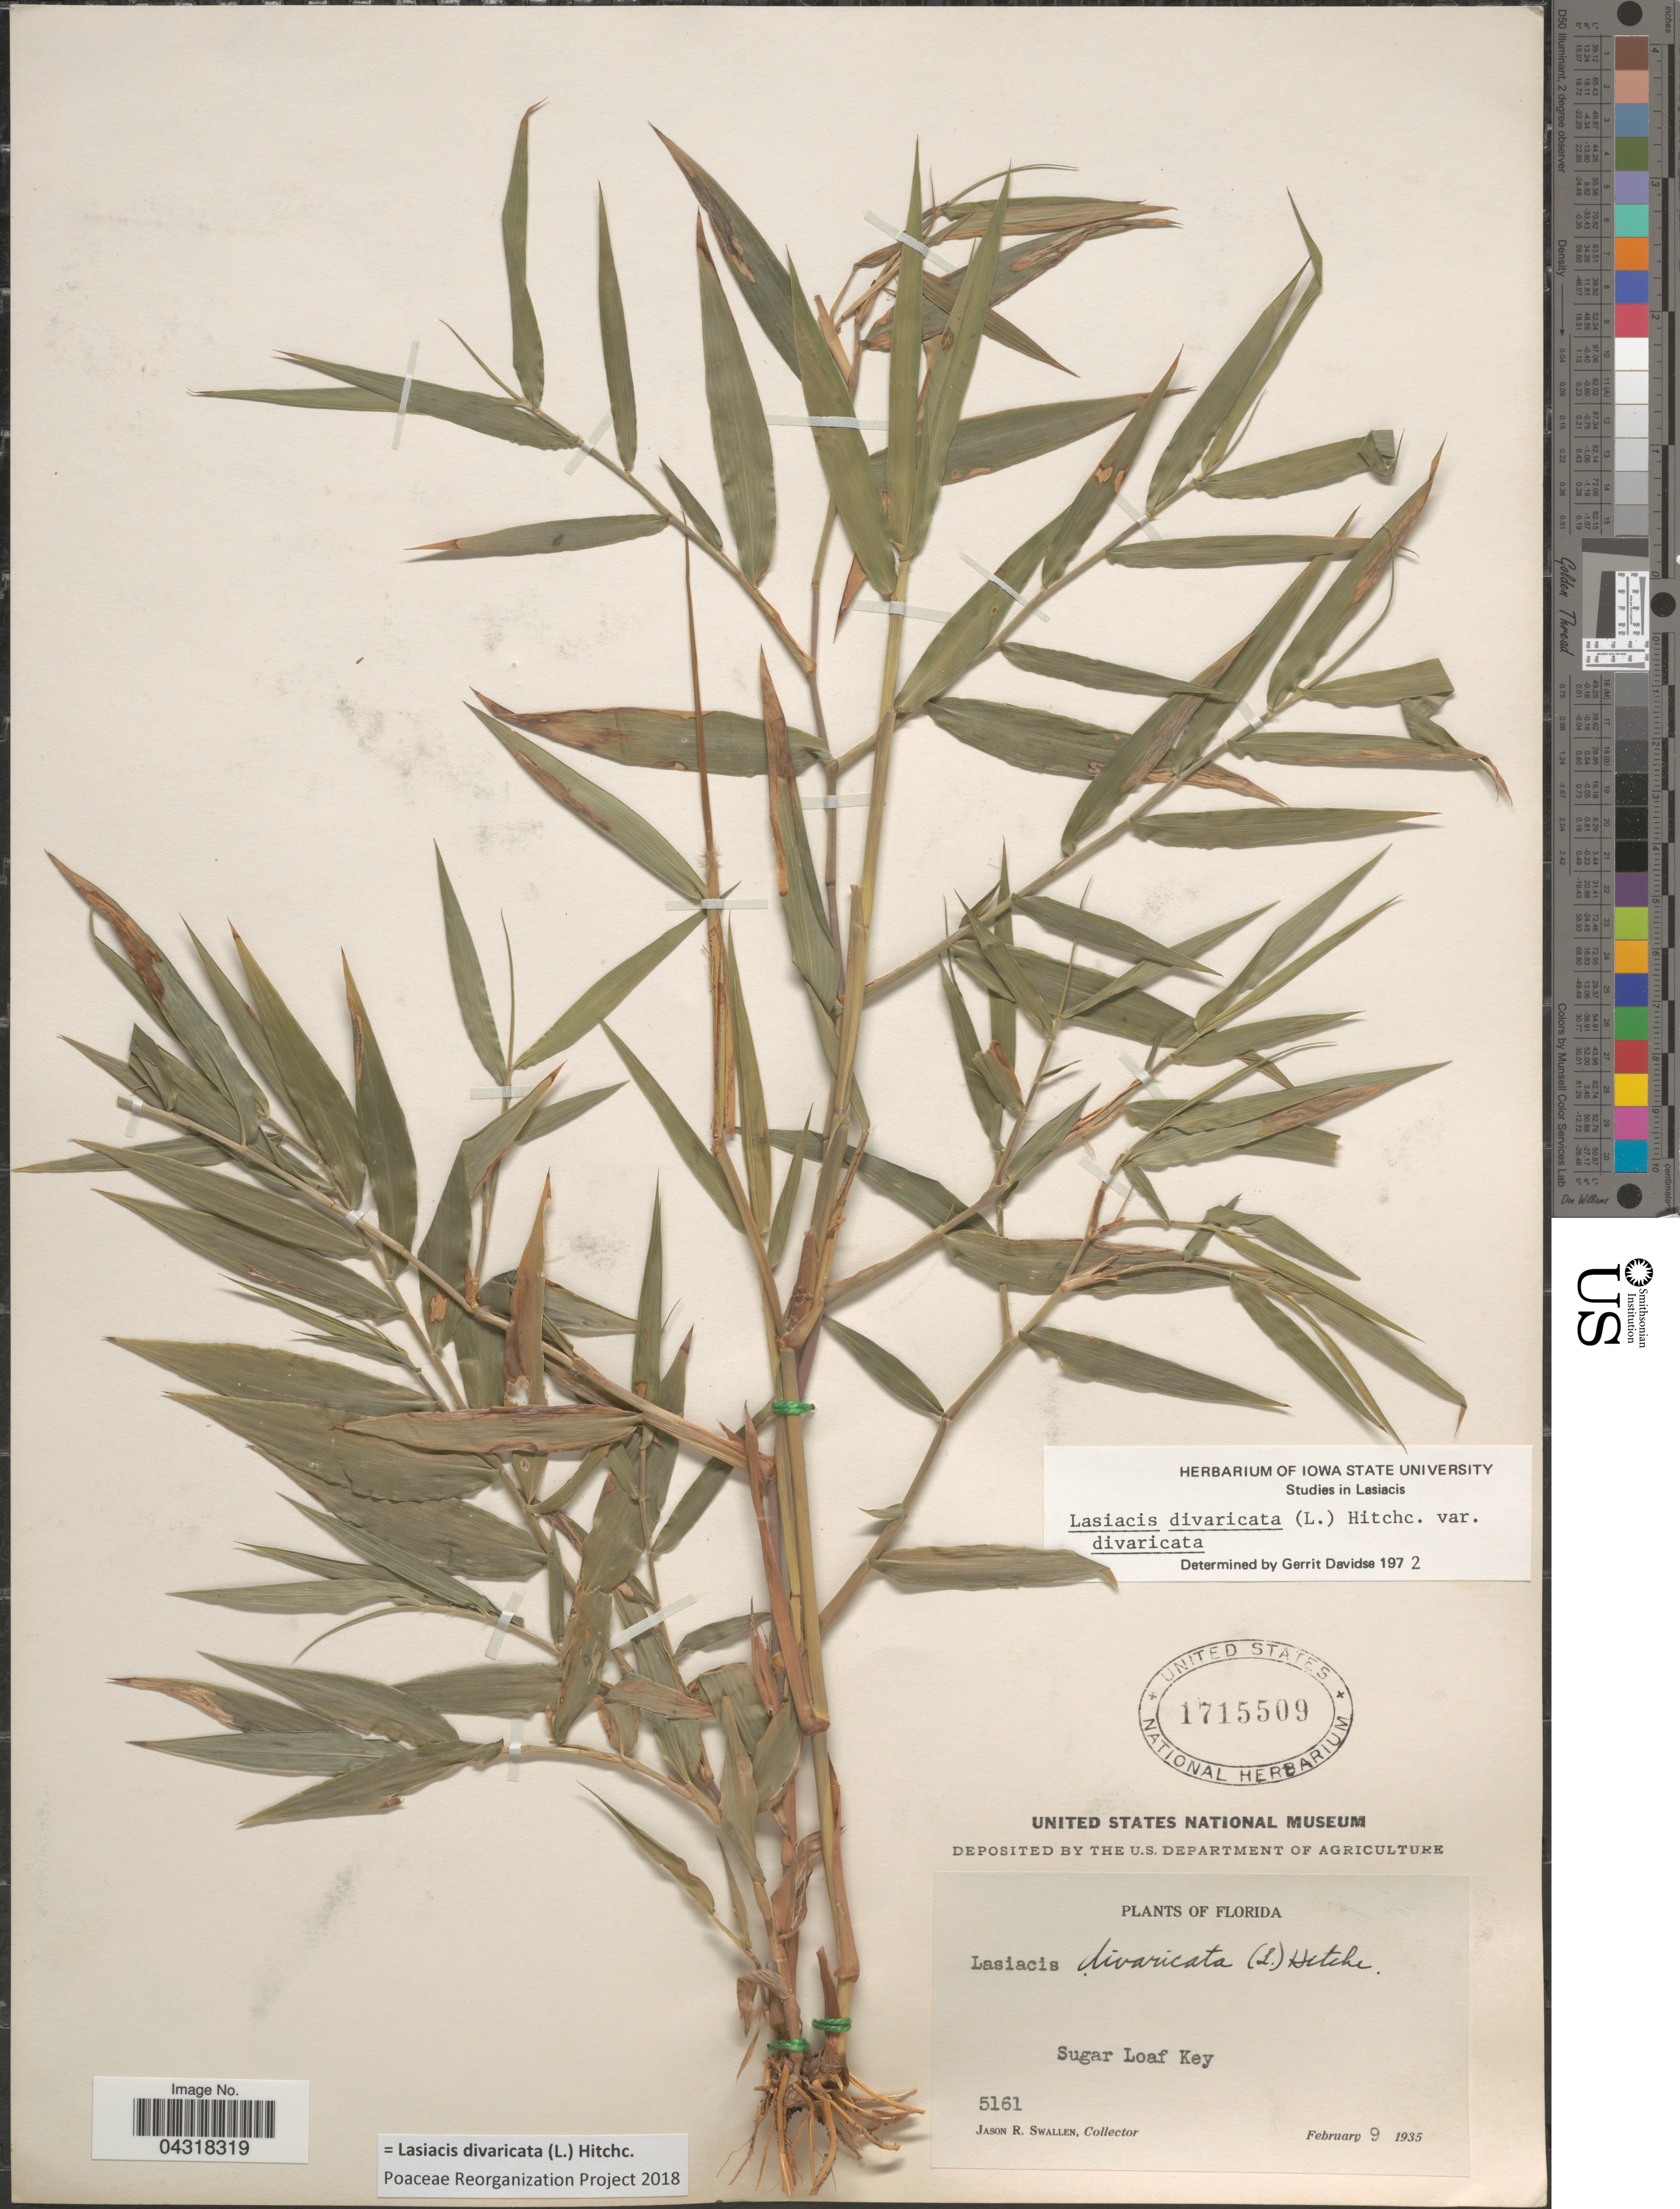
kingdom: Plantae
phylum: Tracheophyta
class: Liliopsida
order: Poales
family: Poaceae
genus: Lasiacis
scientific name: Lasiacis divaricata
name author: (L.) Hitchc.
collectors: J. R. Swallen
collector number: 5161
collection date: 1935-02-09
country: United States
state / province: Florida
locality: Sugar Loaf Key.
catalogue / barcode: US 1715509